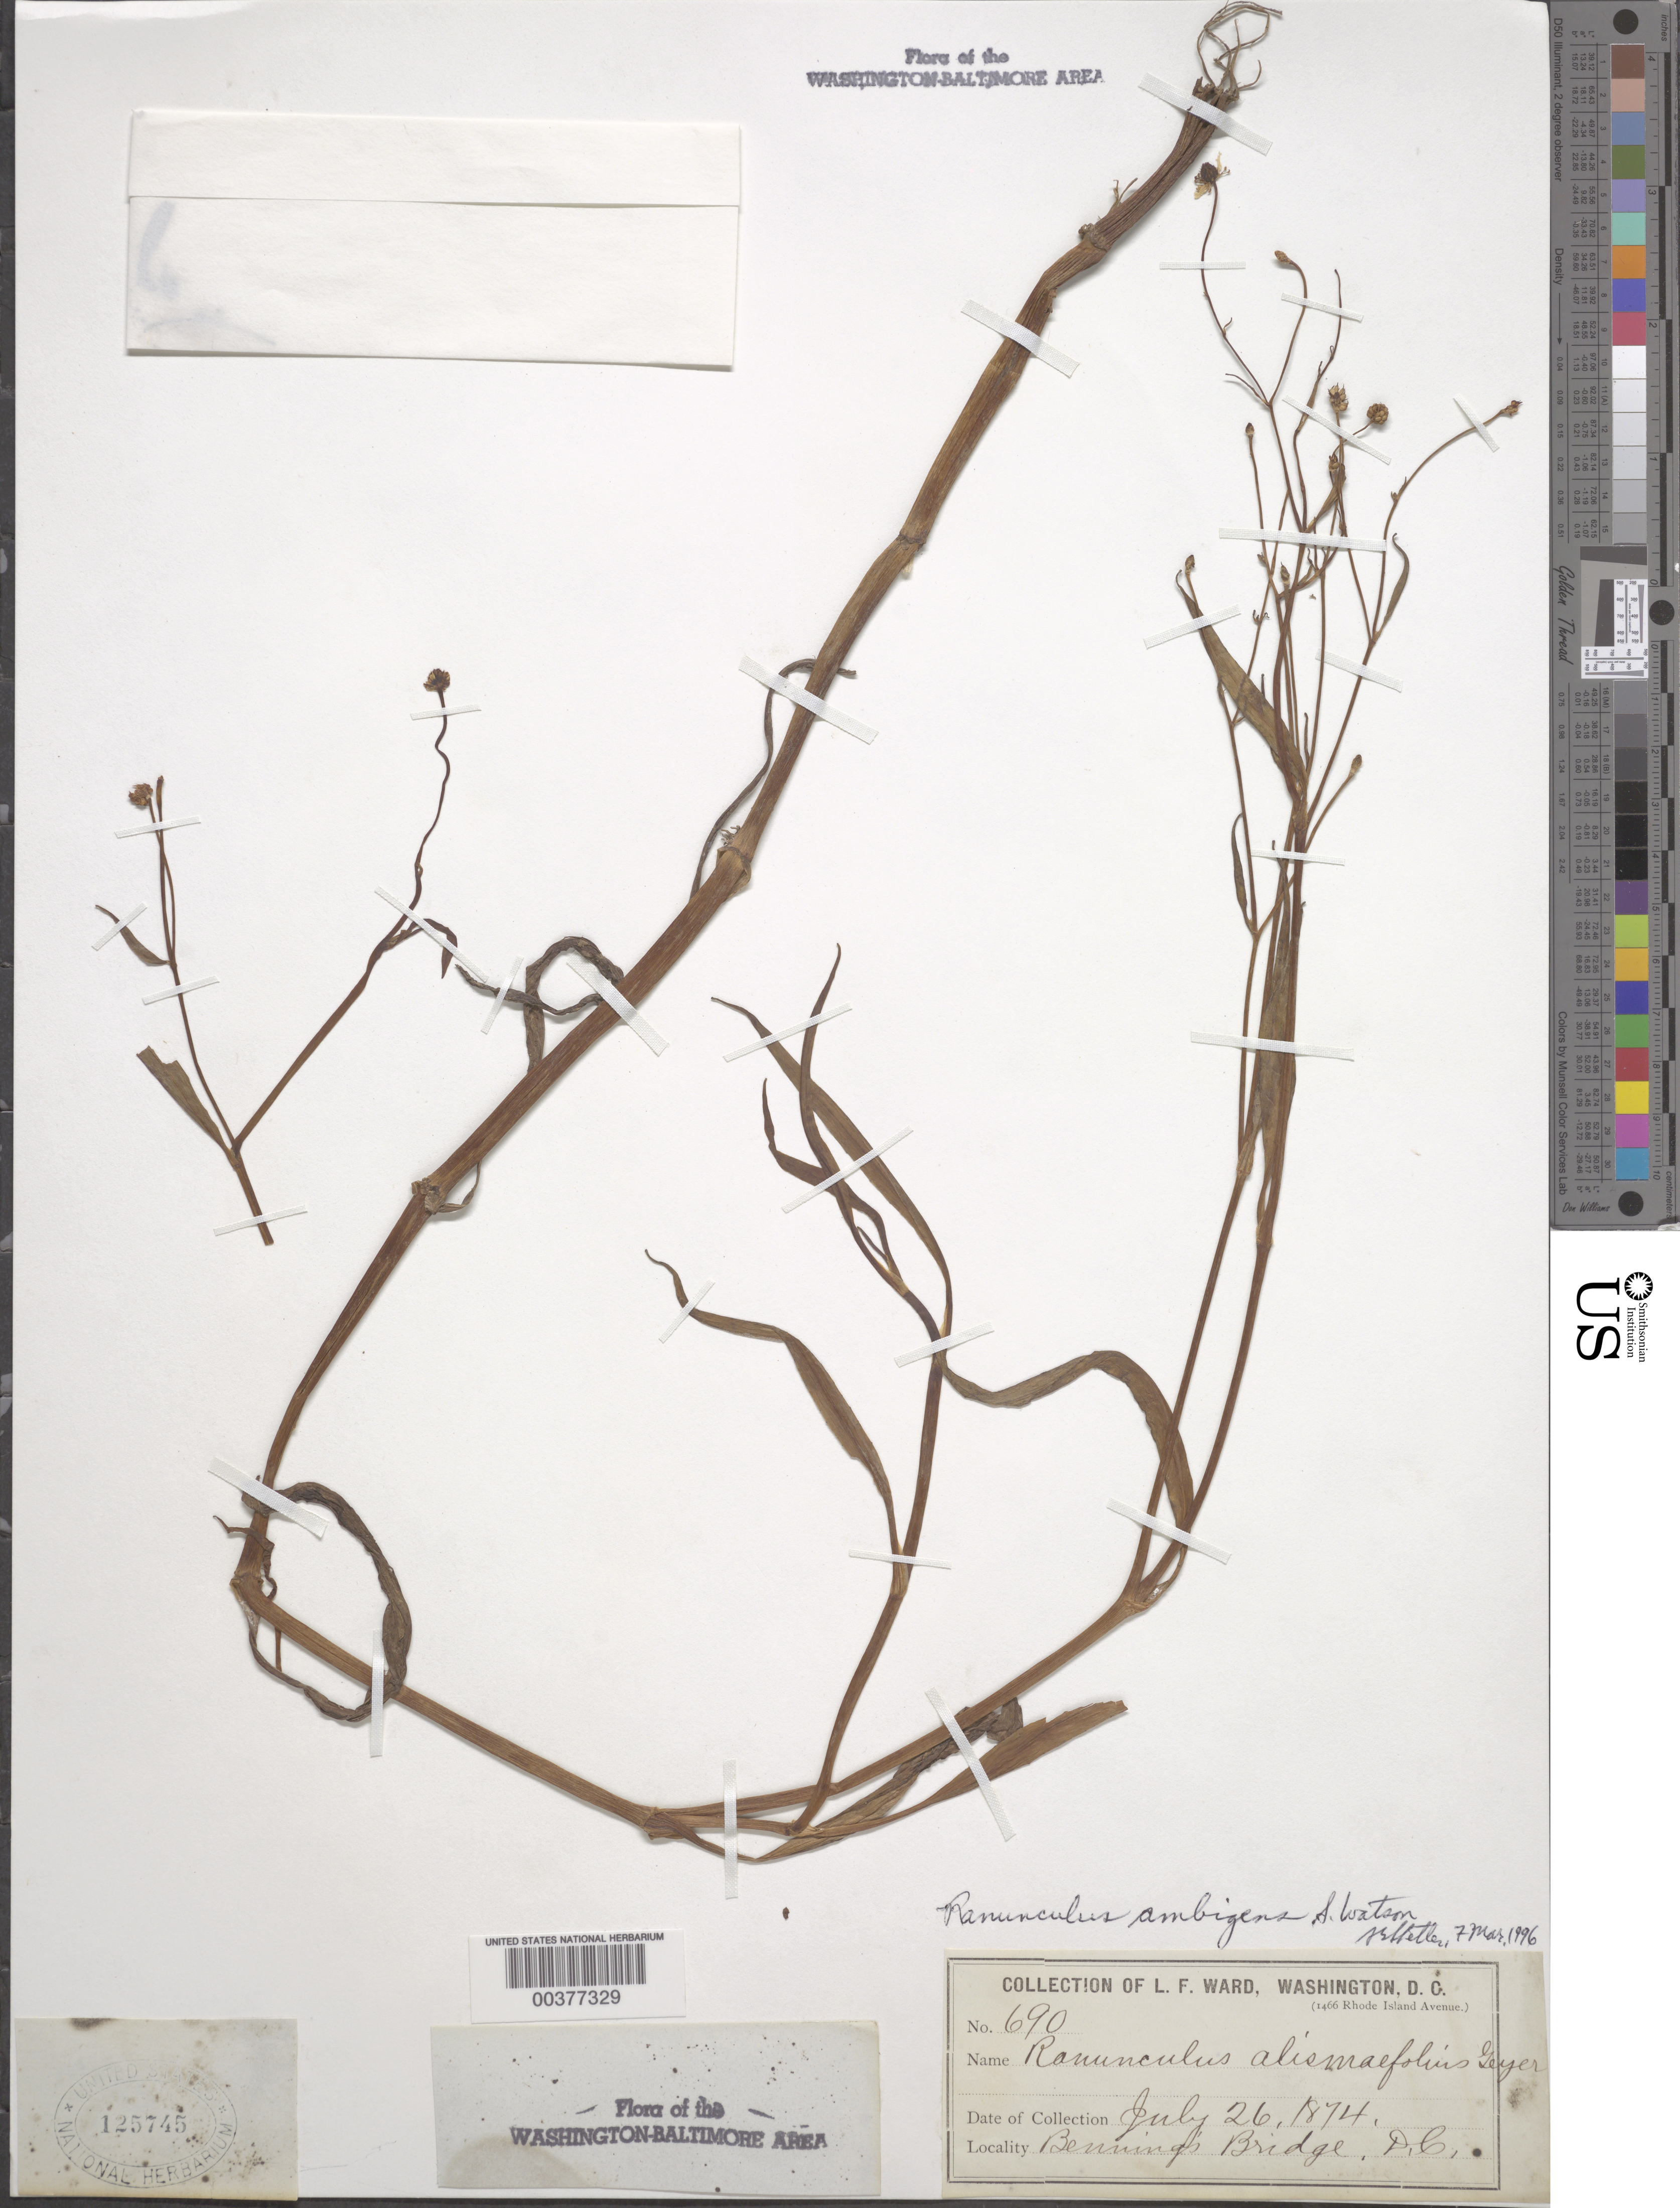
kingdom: Plantae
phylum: Tracheophyta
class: Magnoliopsida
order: Ranunculales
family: Ranunculaceae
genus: Ranunculus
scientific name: Ranunculus ambigens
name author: S. Watson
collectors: L. F. Ward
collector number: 690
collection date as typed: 26 Jul 1874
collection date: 1874-07-26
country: United States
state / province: District of Columbia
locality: Bennings Bridge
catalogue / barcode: US 125745